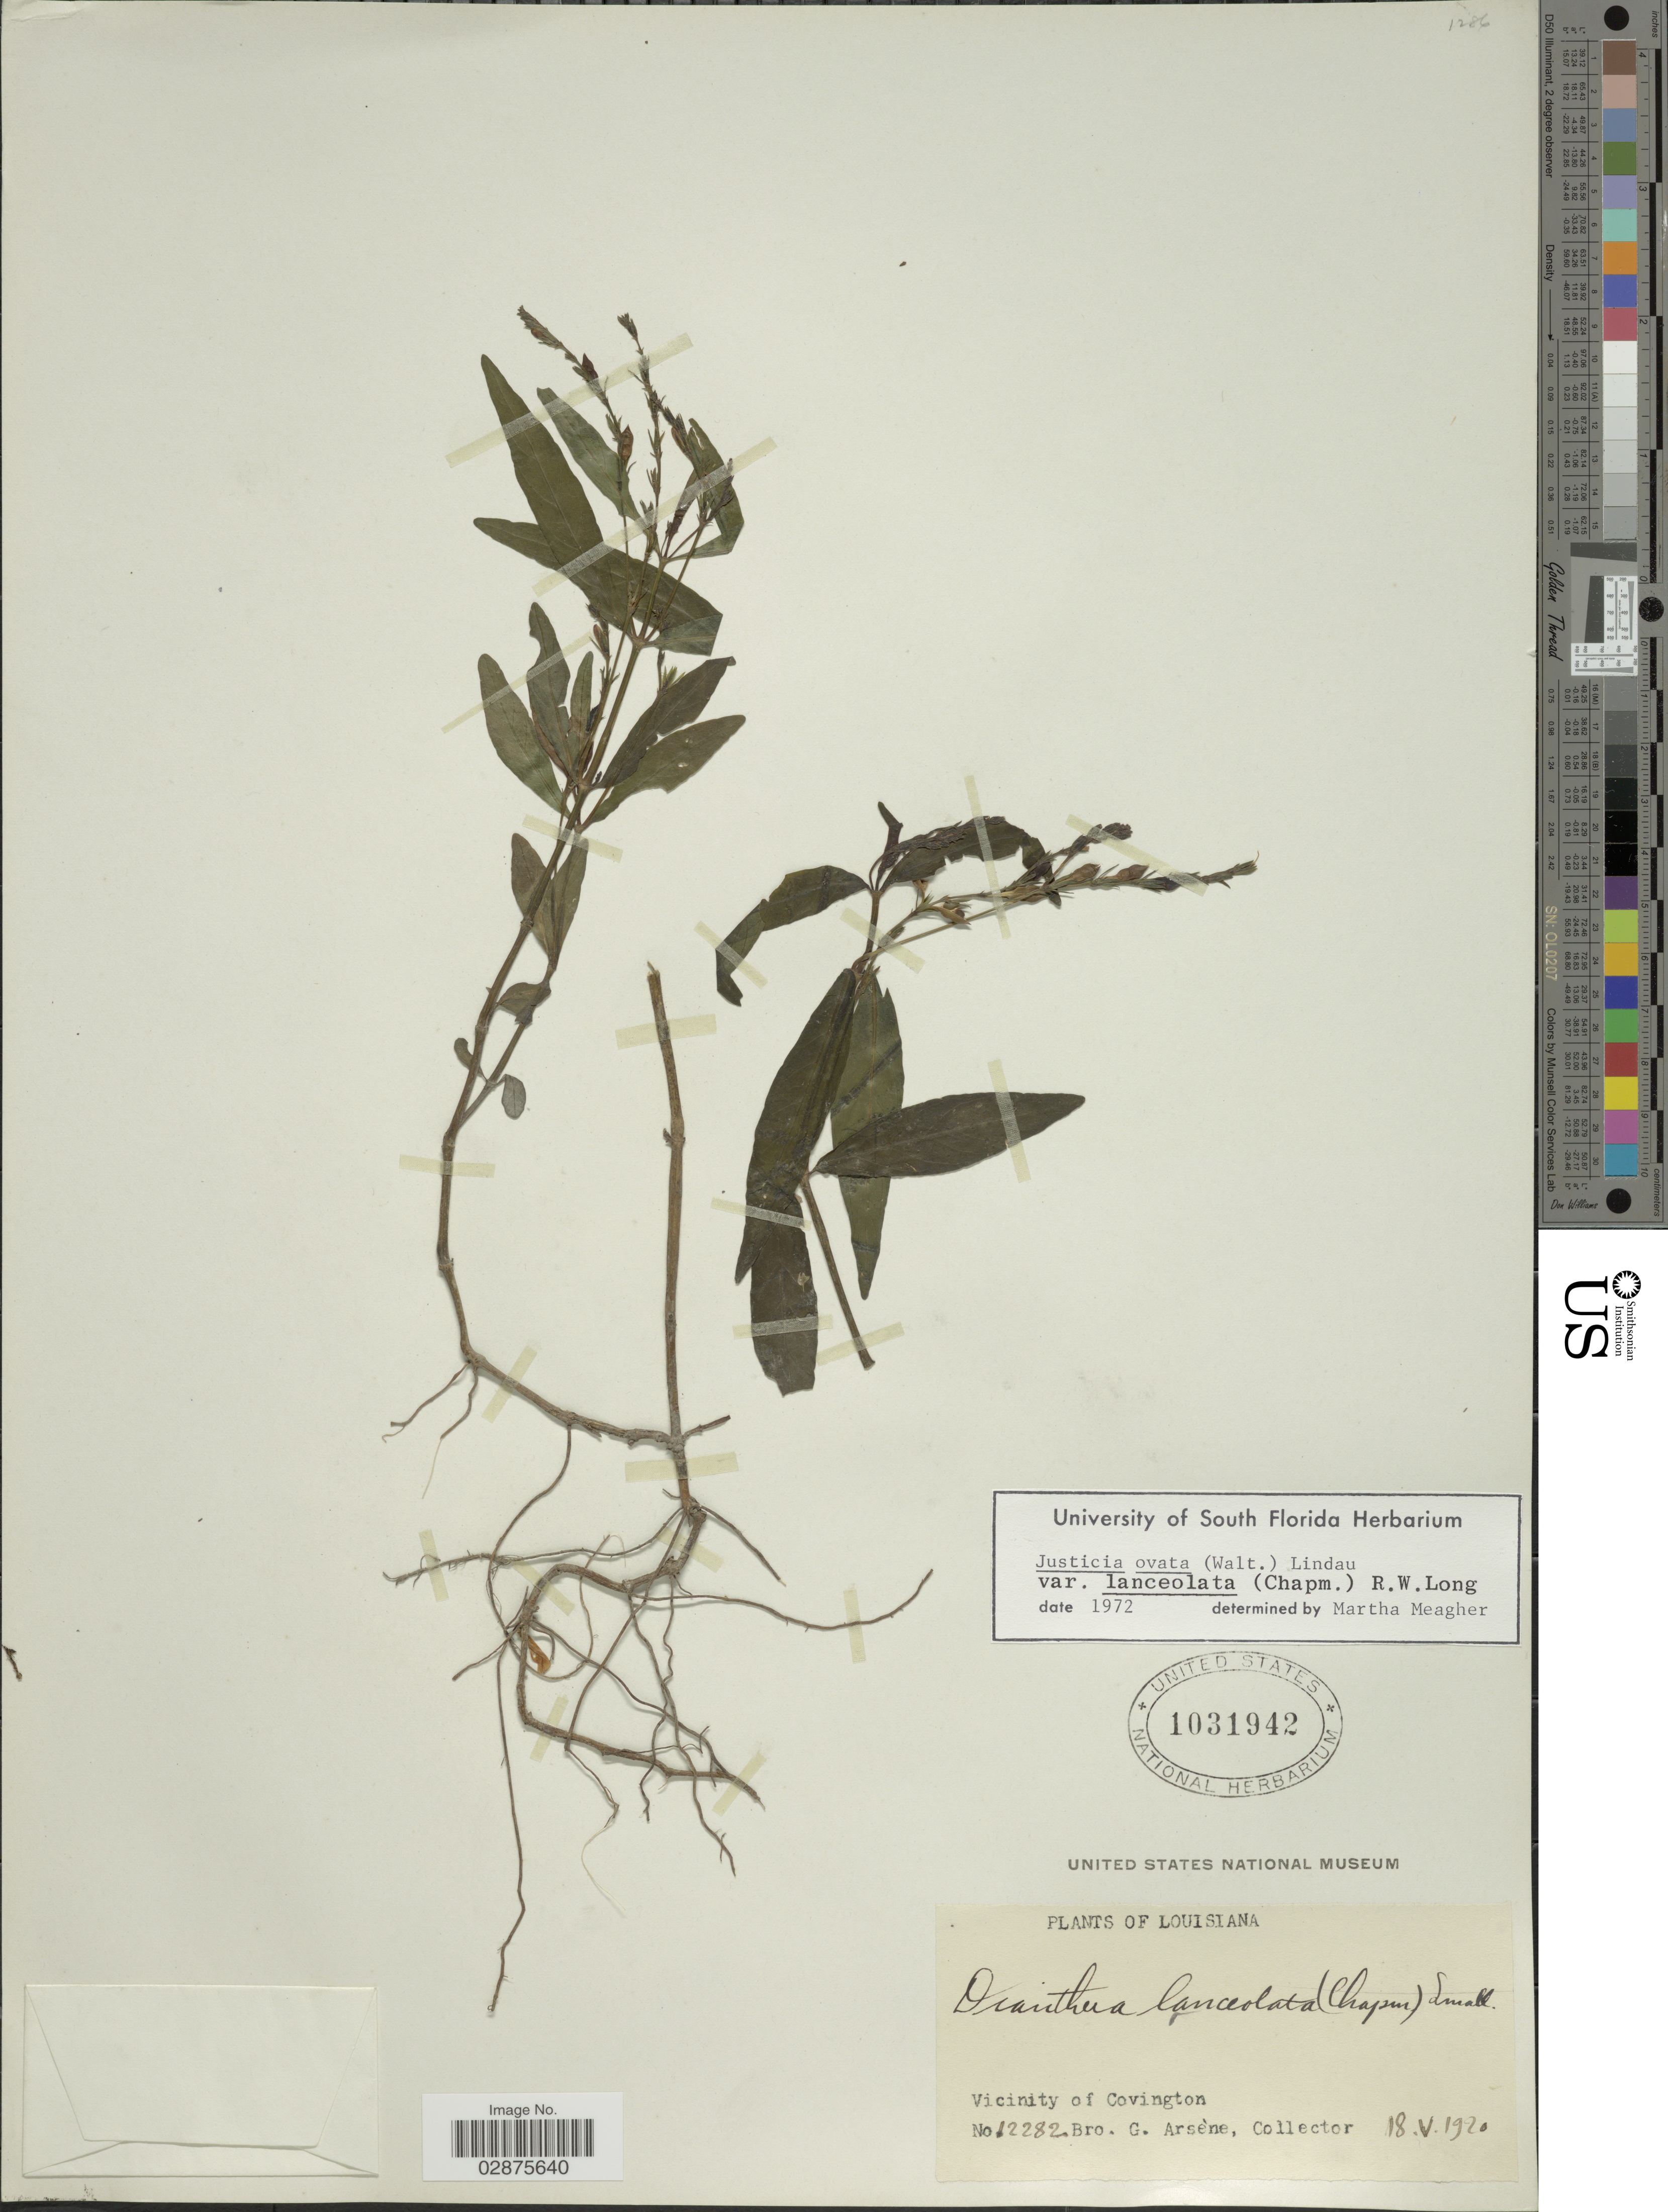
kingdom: Plantae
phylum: Tracheophyta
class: Magnoliopsida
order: Lamiales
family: Acanthaceae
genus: Justicia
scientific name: Justicia lanceolata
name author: (Chapm.) Small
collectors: Bro. G. Arsène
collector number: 12282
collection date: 1920-05-18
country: United States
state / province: Louisiana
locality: Vicinity of Covington.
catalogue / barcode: US 1031942